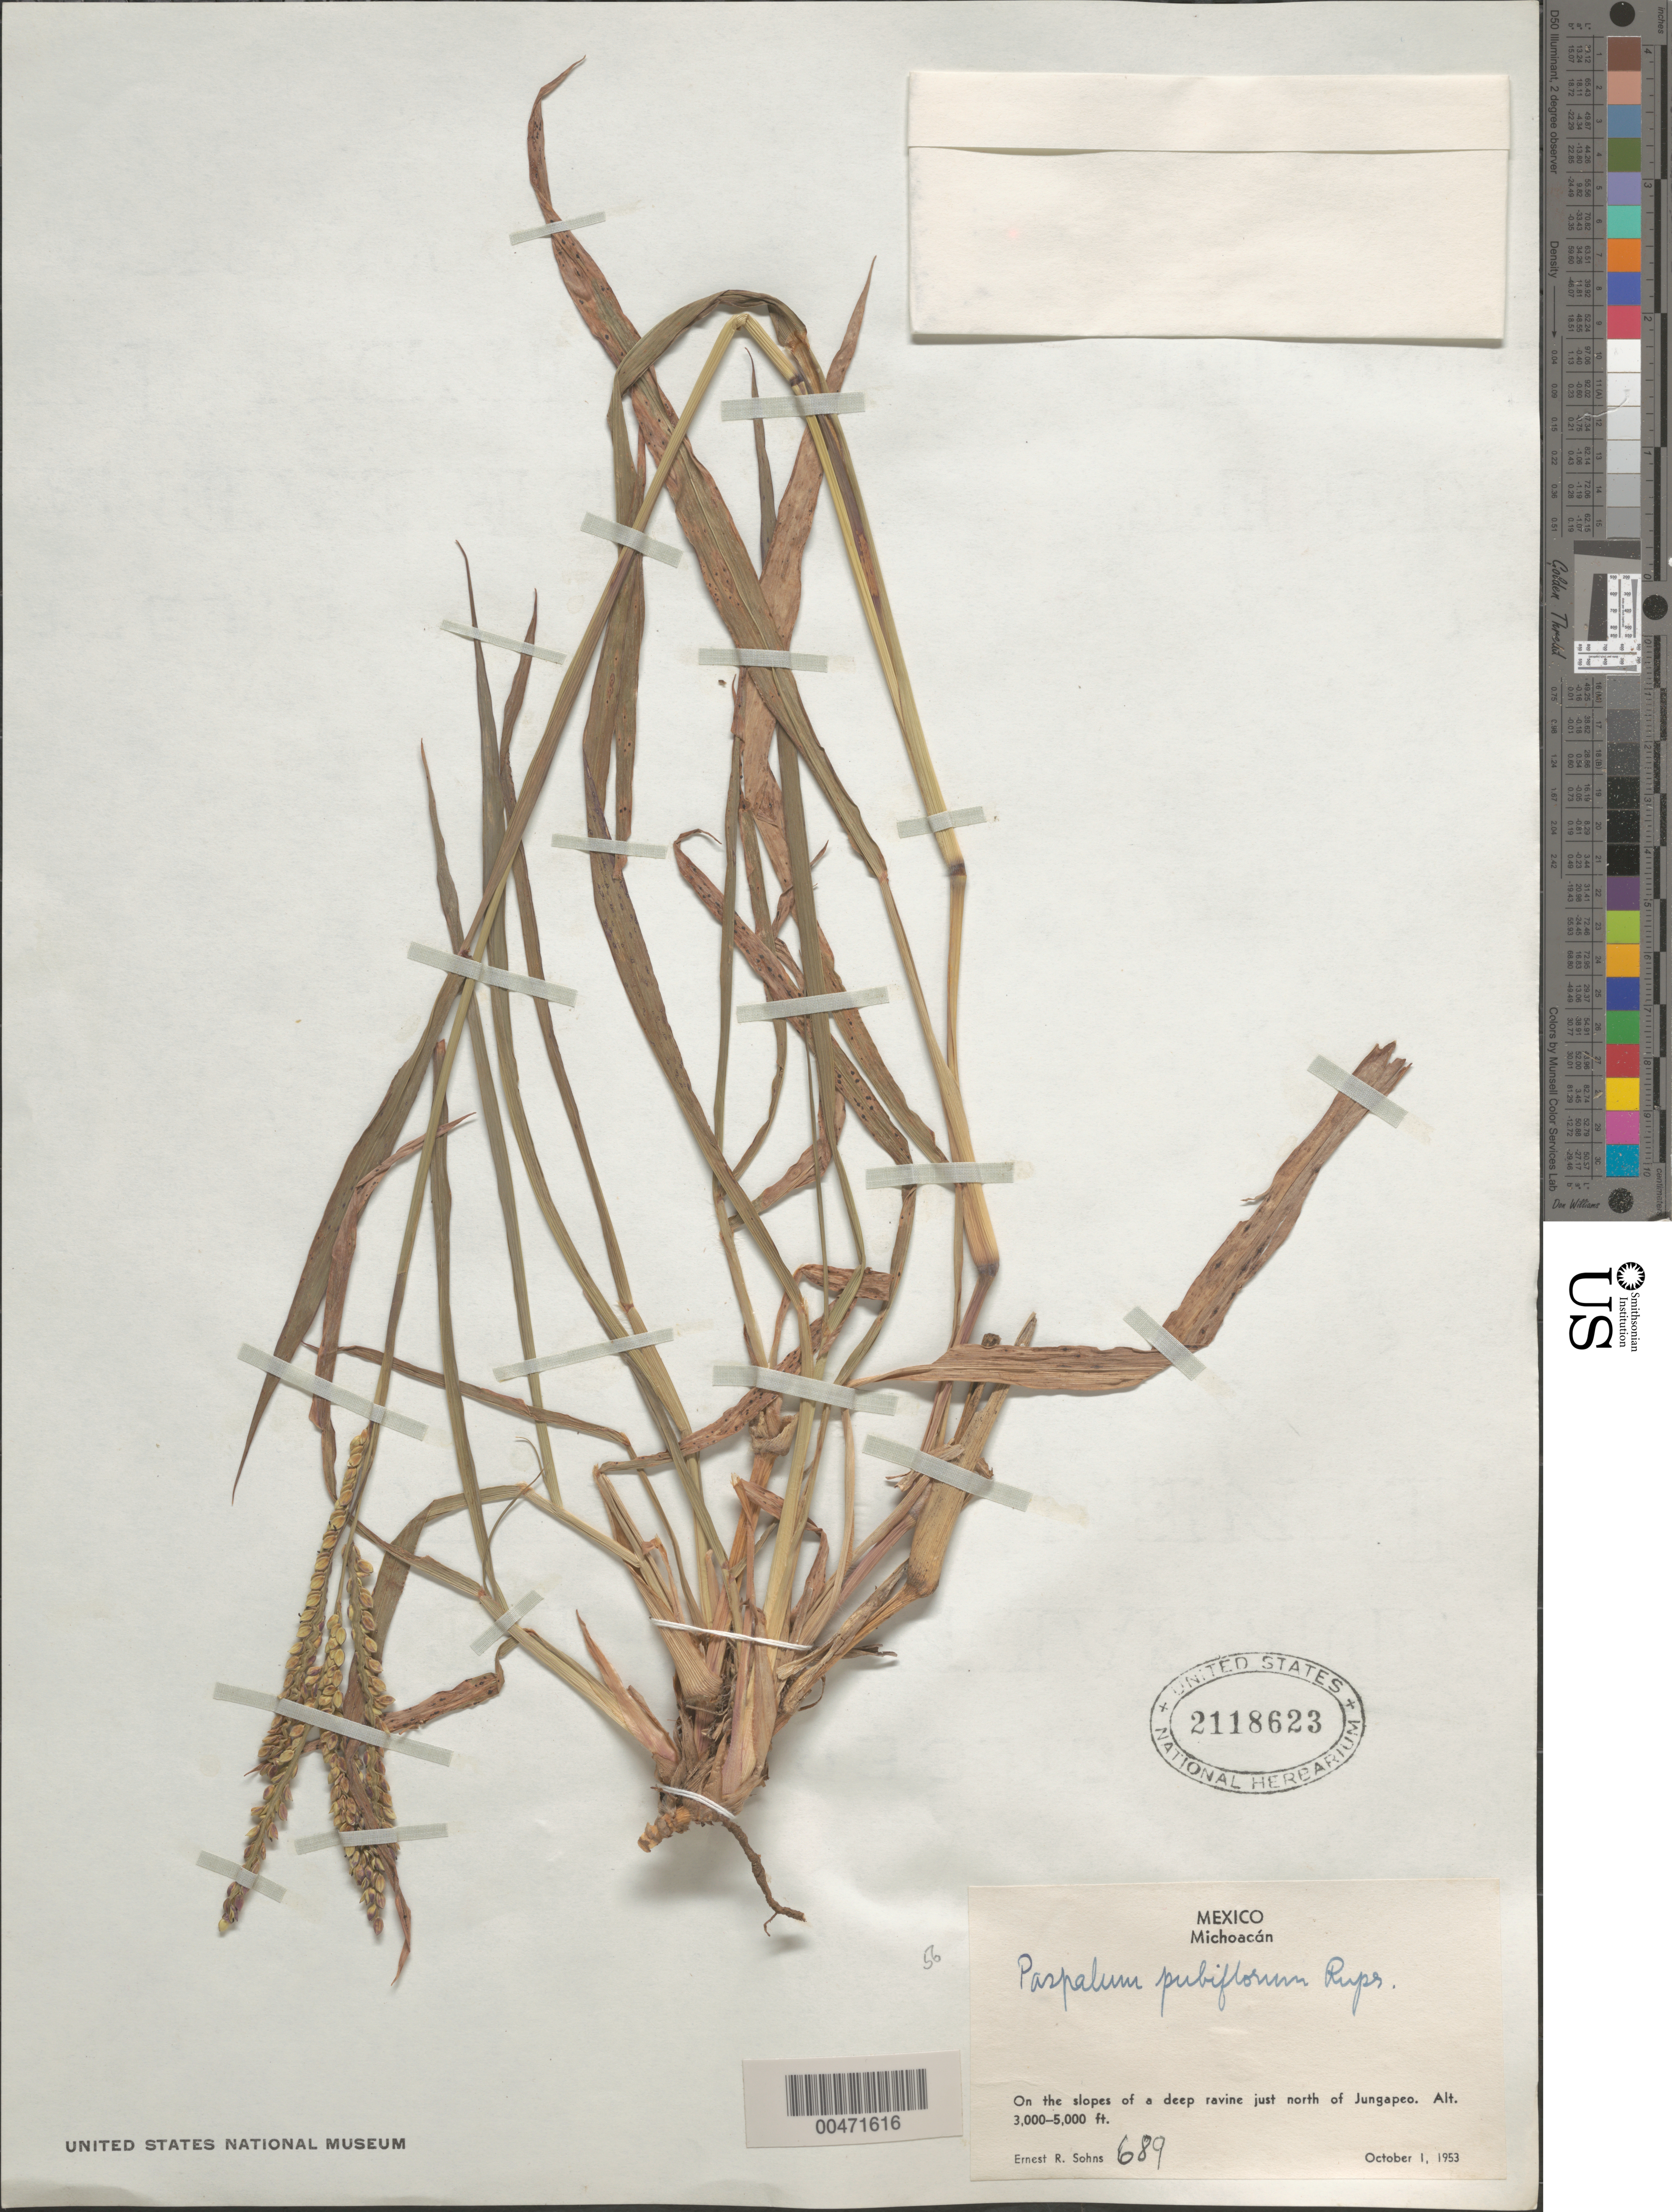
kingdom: Plantae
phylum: Tracheophyta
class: Liliopsida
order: Poales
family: Poaceae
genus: Paspalum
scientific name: Paspalum pubiflorum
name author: Rupr. ex E. Fourn.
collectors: E. R. Sohns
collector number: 689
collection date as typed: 1 Oct 1953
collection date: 1953-10-01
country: Mexico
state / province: Michoacán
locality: Just N of Jungapeo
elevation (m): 914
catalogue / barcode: US 2118623